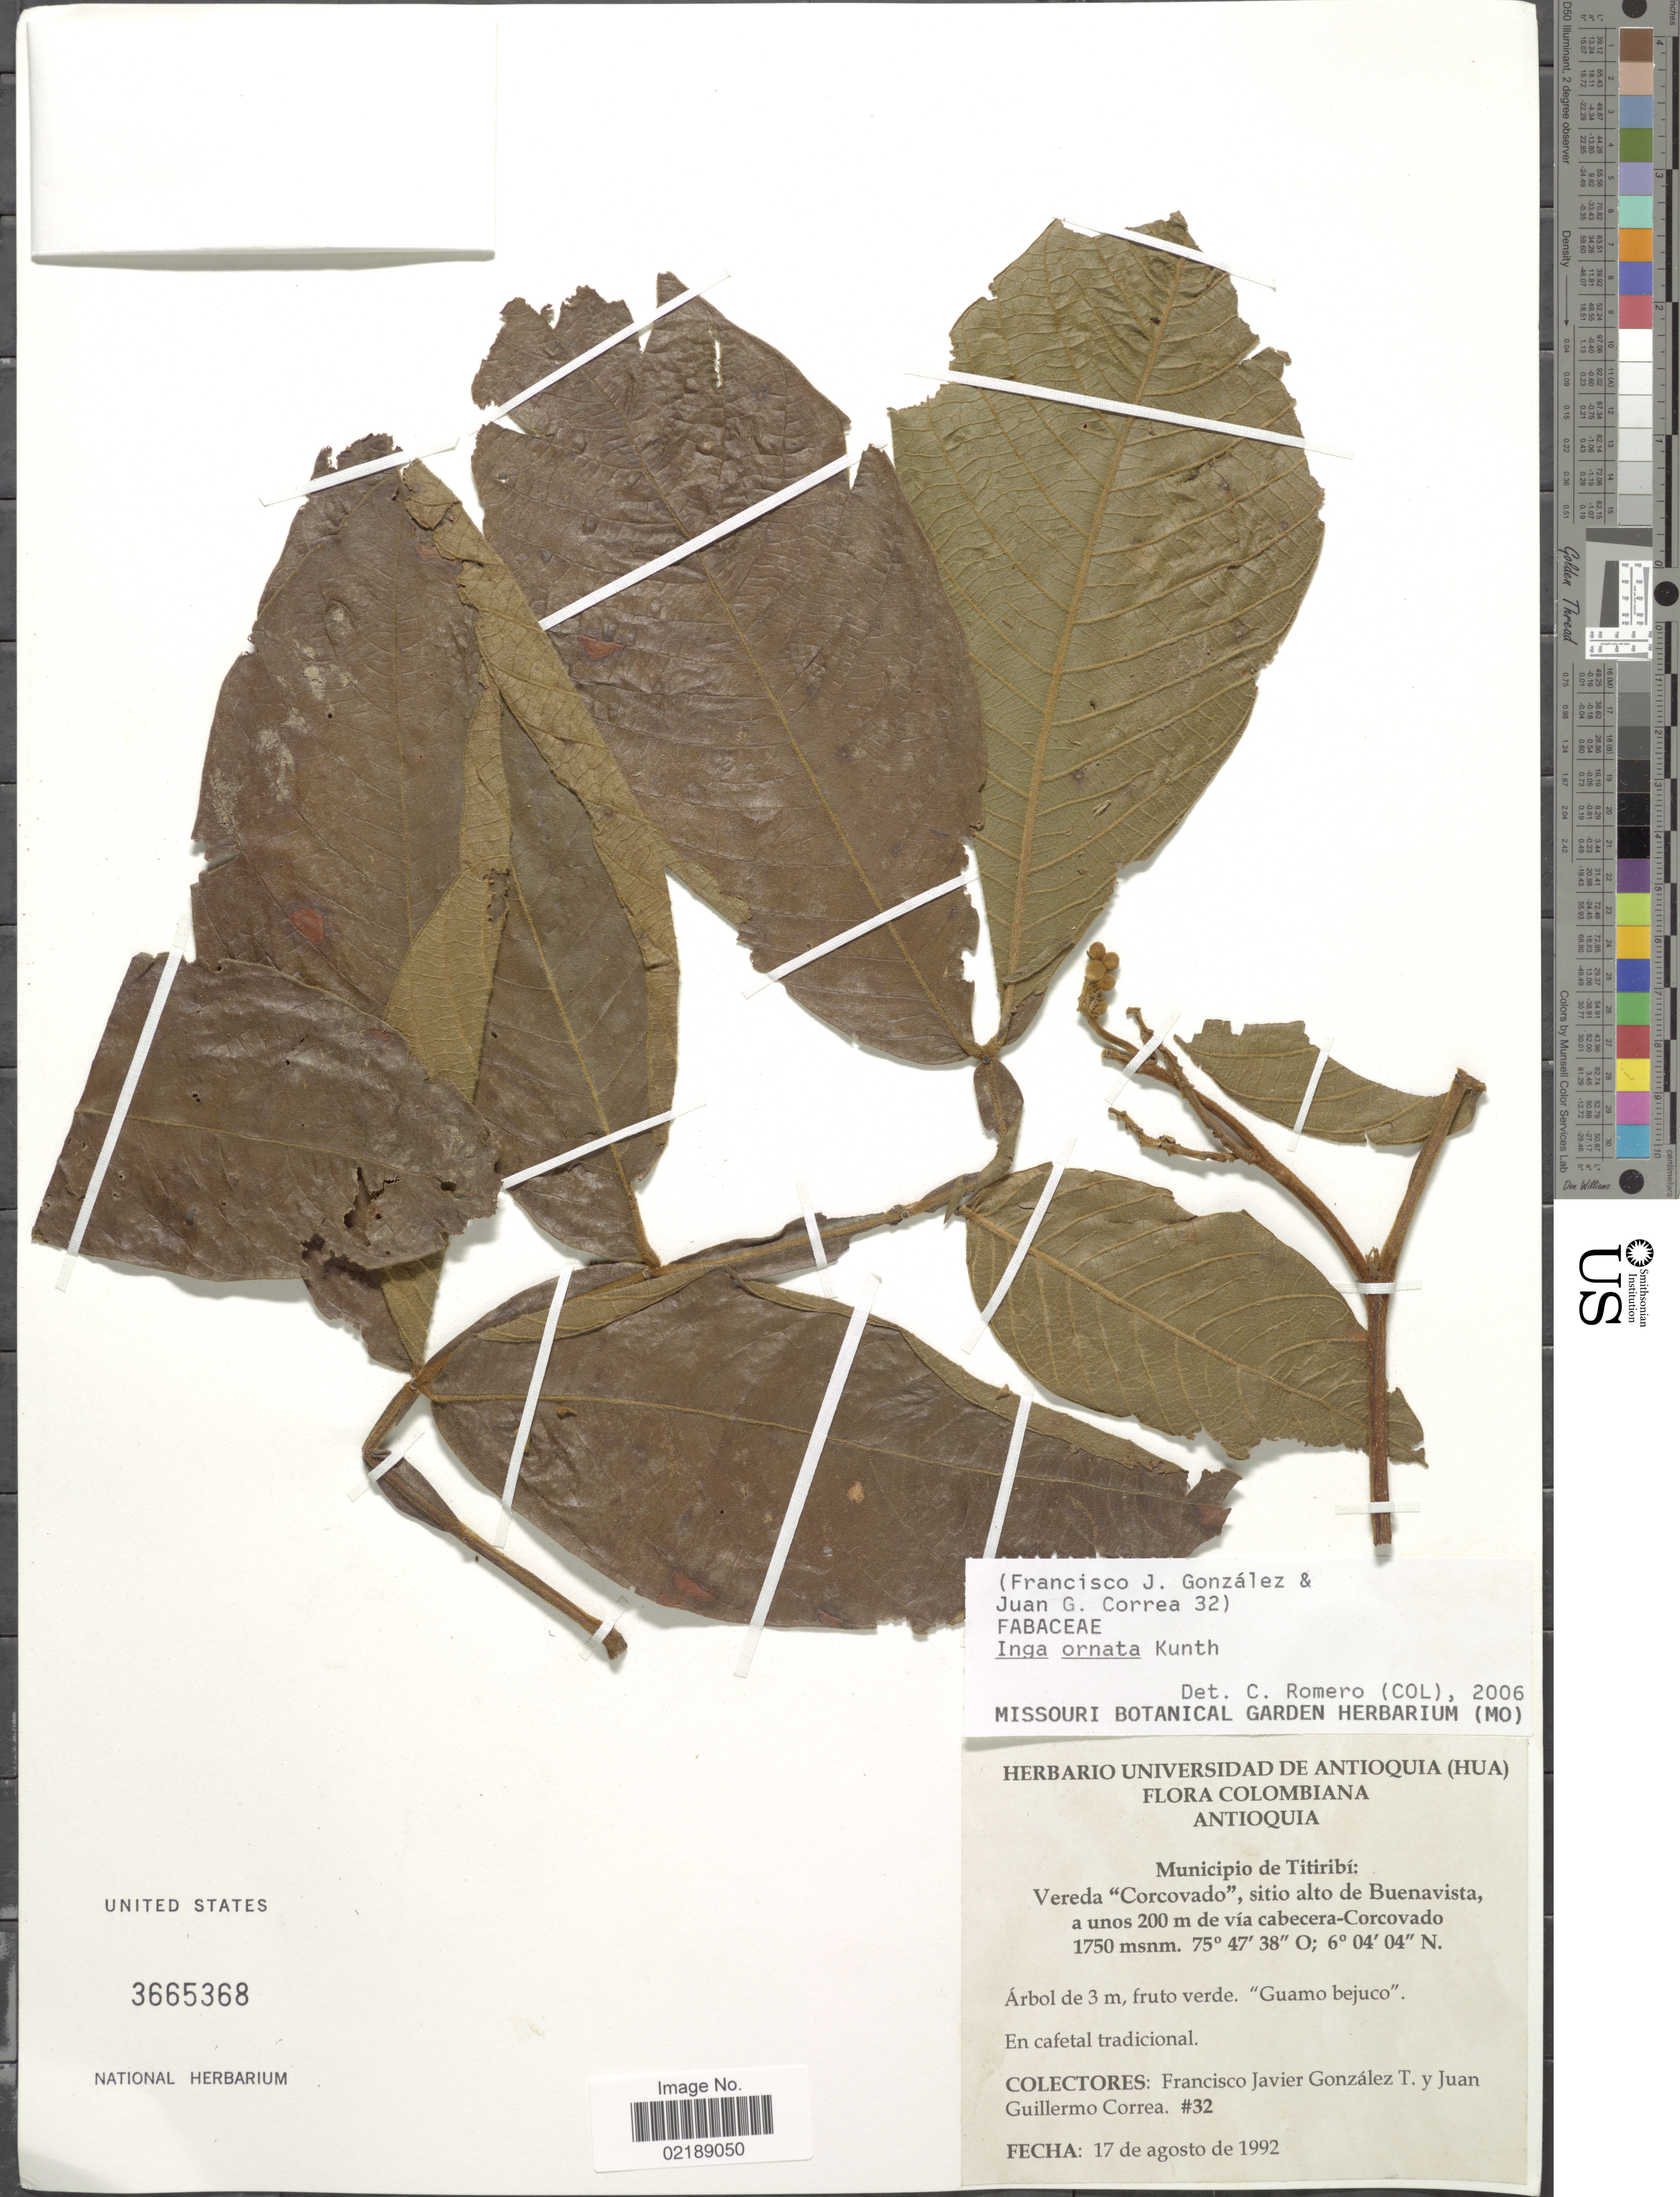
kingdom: Plantae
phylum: Tracheophyta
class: Magnoliopsida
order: Fabales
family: Fabaceae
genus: Inga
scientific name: Inga ornata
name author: Kunth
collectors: Fco. Gonzalez & J. Correa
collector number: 32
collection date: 1992-08-17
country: Colombia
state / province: Antioquia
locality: Municipio de Titiribi, Vereda Corcovado, sitio alto de Buenavista, a unos 200 m de via cabecera-Corcovado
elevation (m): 1750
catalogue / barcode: US 3665368